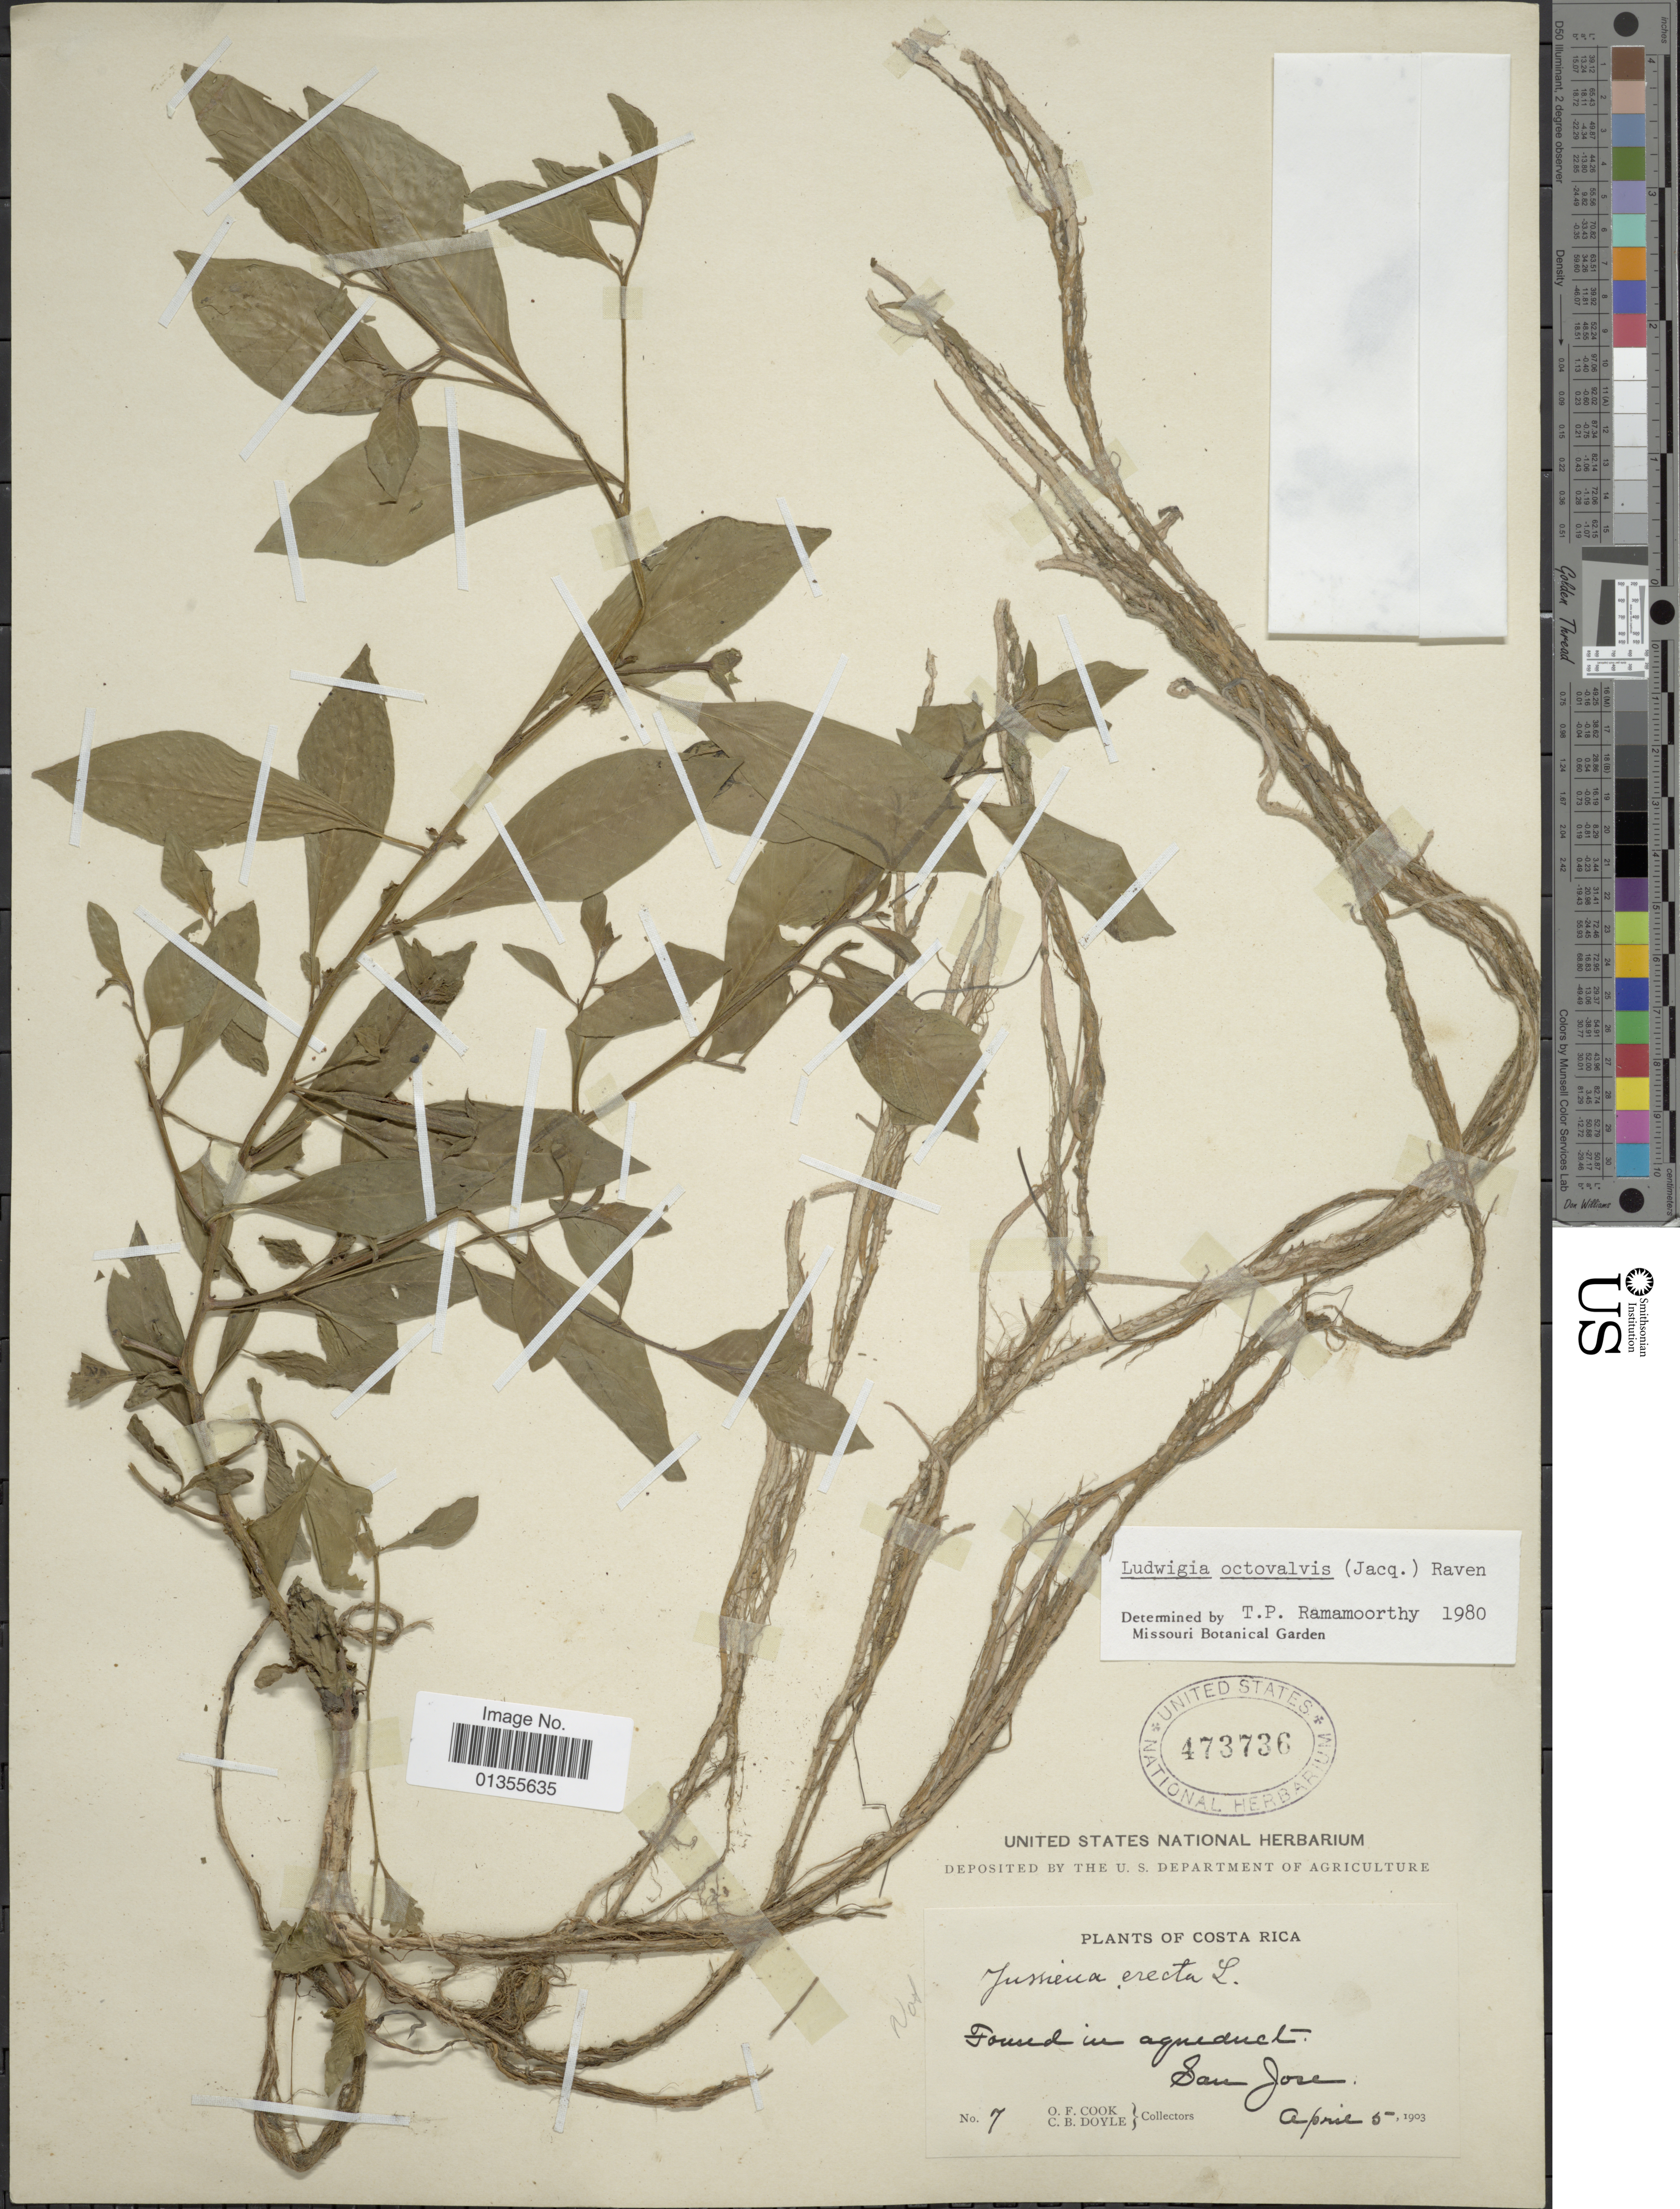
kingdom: Plantae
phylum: Tracheophyta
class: Magnoliopsida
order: Myrtales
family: Onagraceae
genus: Ludwigia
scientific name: Ludwigia octovalvis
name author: (Jacq.) P.H. Raven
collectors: O. F. Cook & C. Doyle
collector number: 7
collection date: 1903-04-05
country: Costa Rica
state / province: San José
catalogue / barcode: US 473736